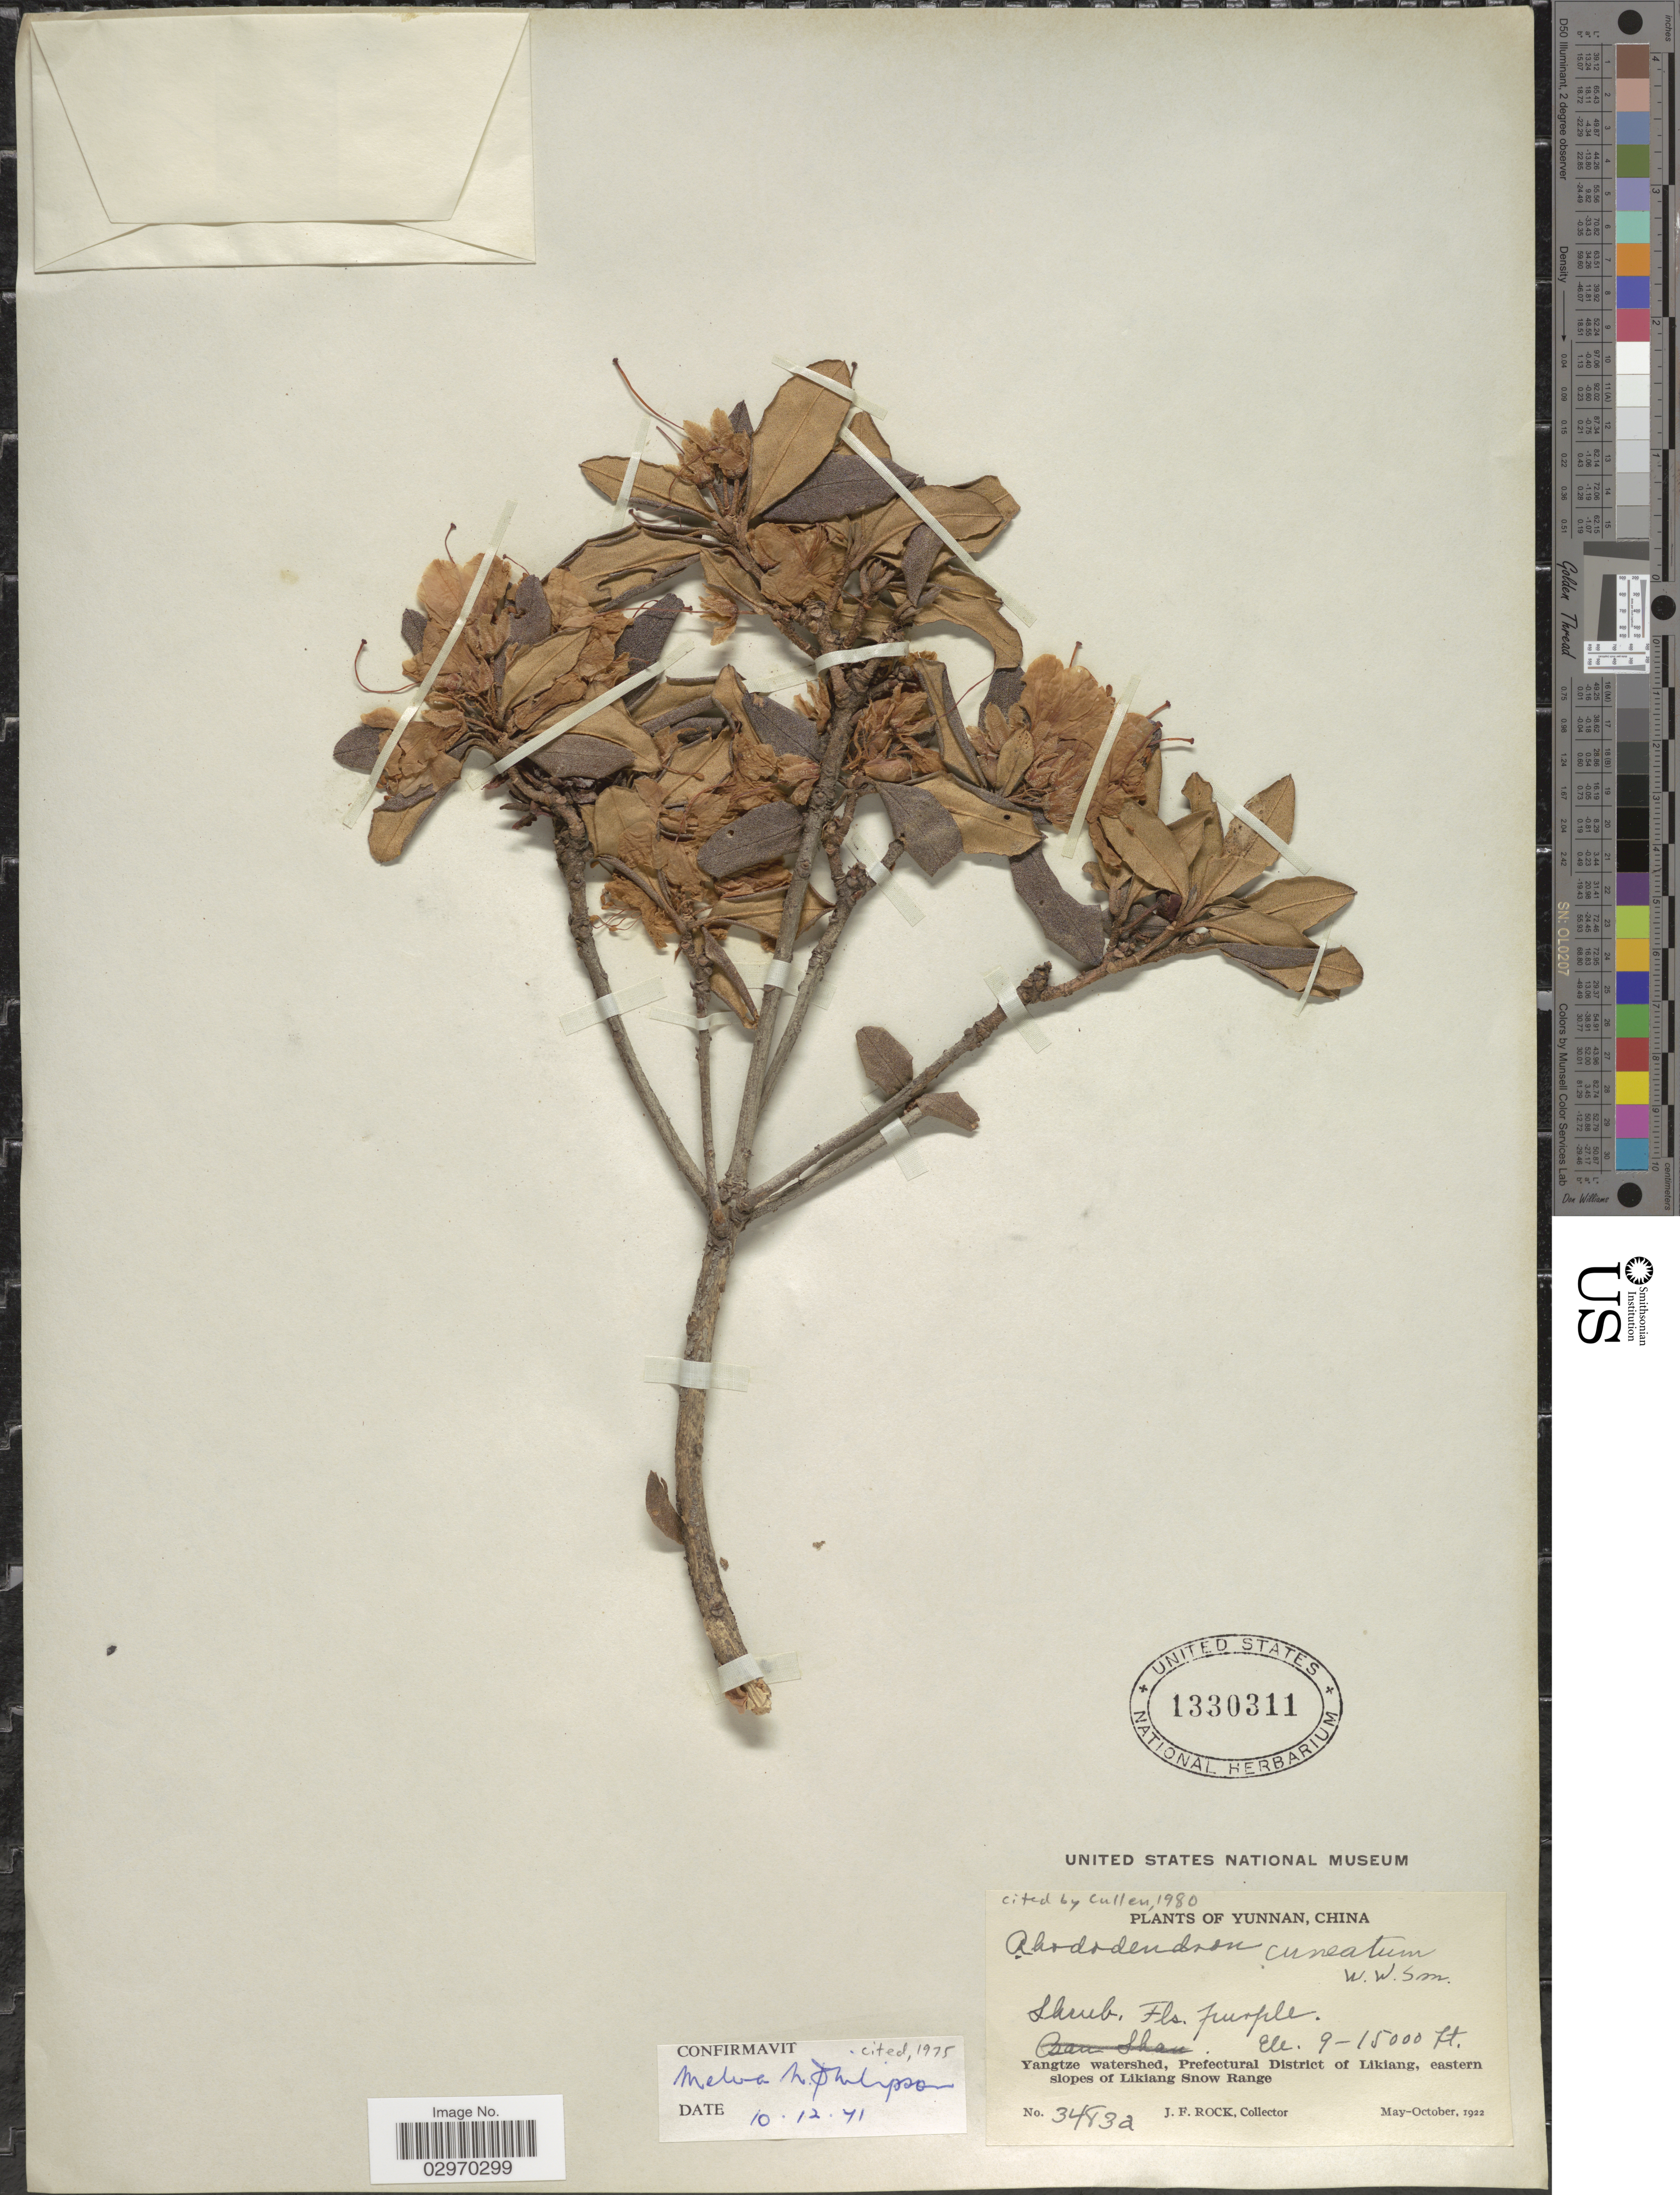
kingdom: Plantae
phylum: Tracheophyta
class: Magnoliopsida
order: Ericales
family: Ericaceae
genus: Rhododendron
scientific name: Rhododendron cuneatum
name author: W.W. Sm.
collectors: J. Rock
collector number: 3483a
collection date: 1922-05/1922-10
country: China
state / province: Yunnan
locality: Yangtze watershed, Prefectural District of Likiang, eastern slopes of Likiang Snow Range.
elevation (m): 2743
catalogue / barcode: US 1330311